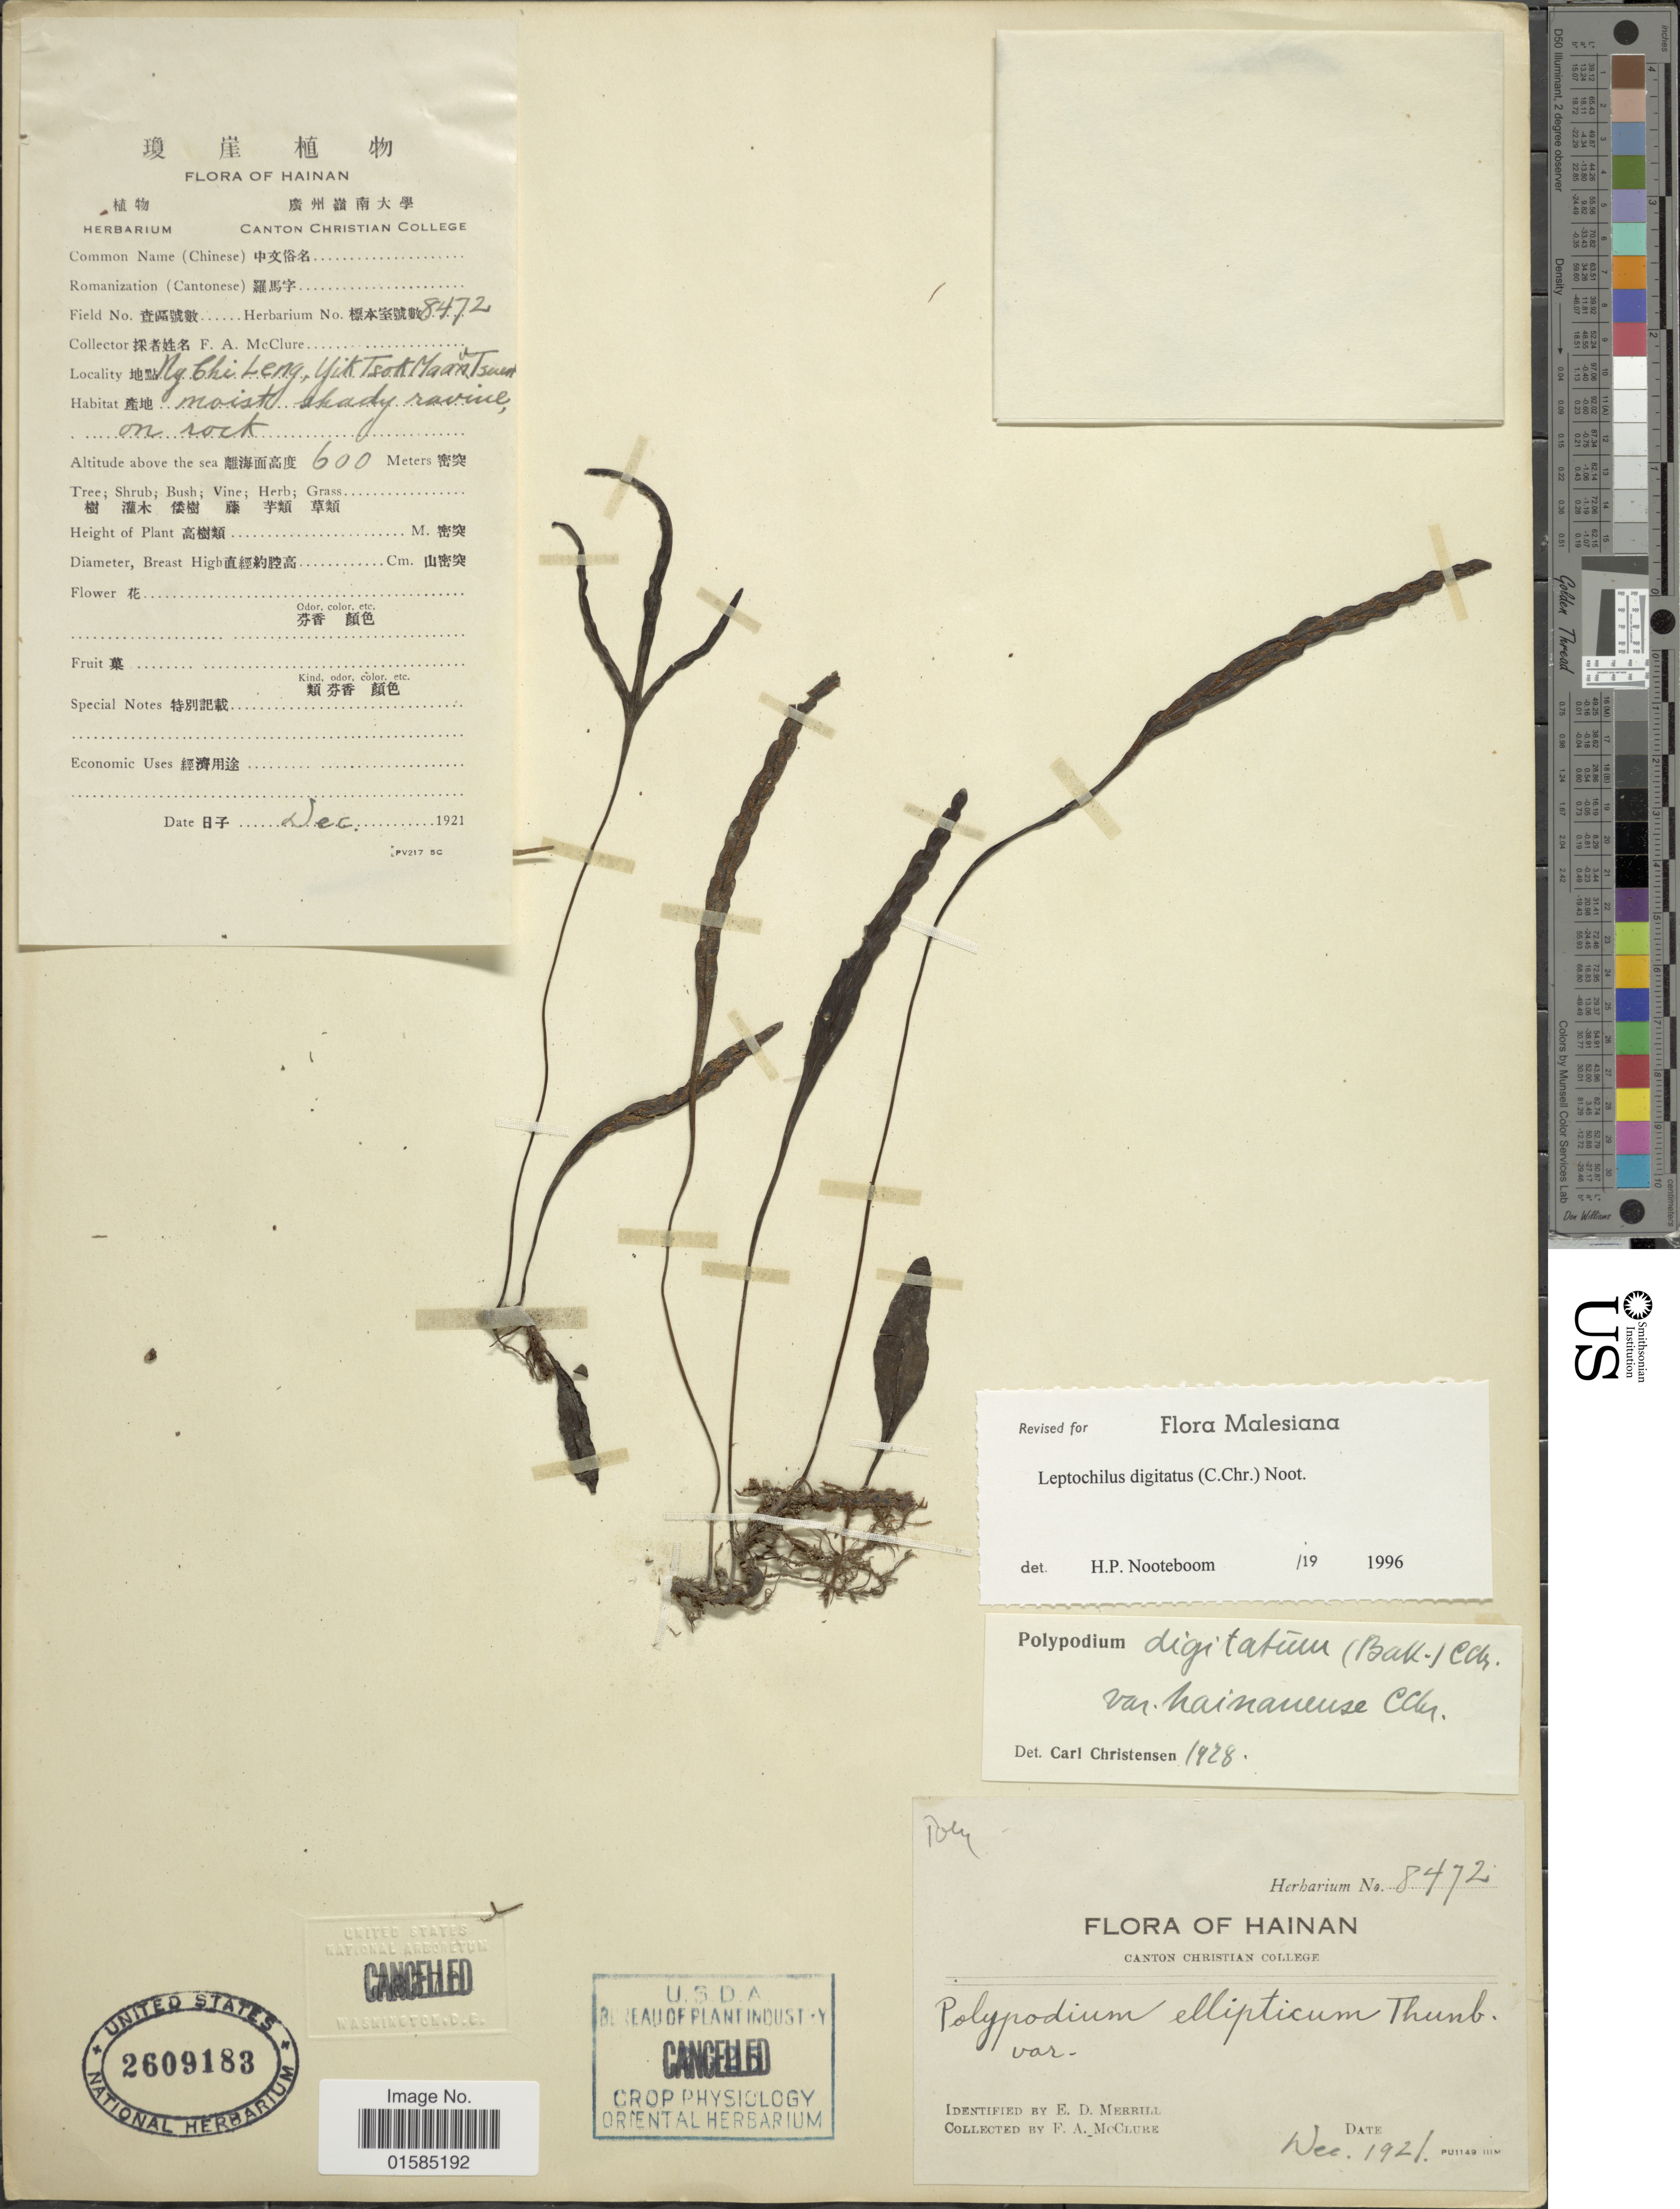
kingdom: Plantae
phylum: Tracheophyta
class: Polypodiopsida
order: Polypodiales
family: Polypodiaceae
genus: Leptochilus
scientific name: Leptochilus digitatus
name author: (Baker) Noot.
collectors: F. A. McClure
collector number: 8472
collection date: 1921-12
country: China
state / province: Hainan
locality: Hainan, Ng Chi Leng. Yik Tsok Maan Tsum, moist shady ravine, on rock [interpreted]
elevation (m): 600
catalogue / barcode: US 2609183